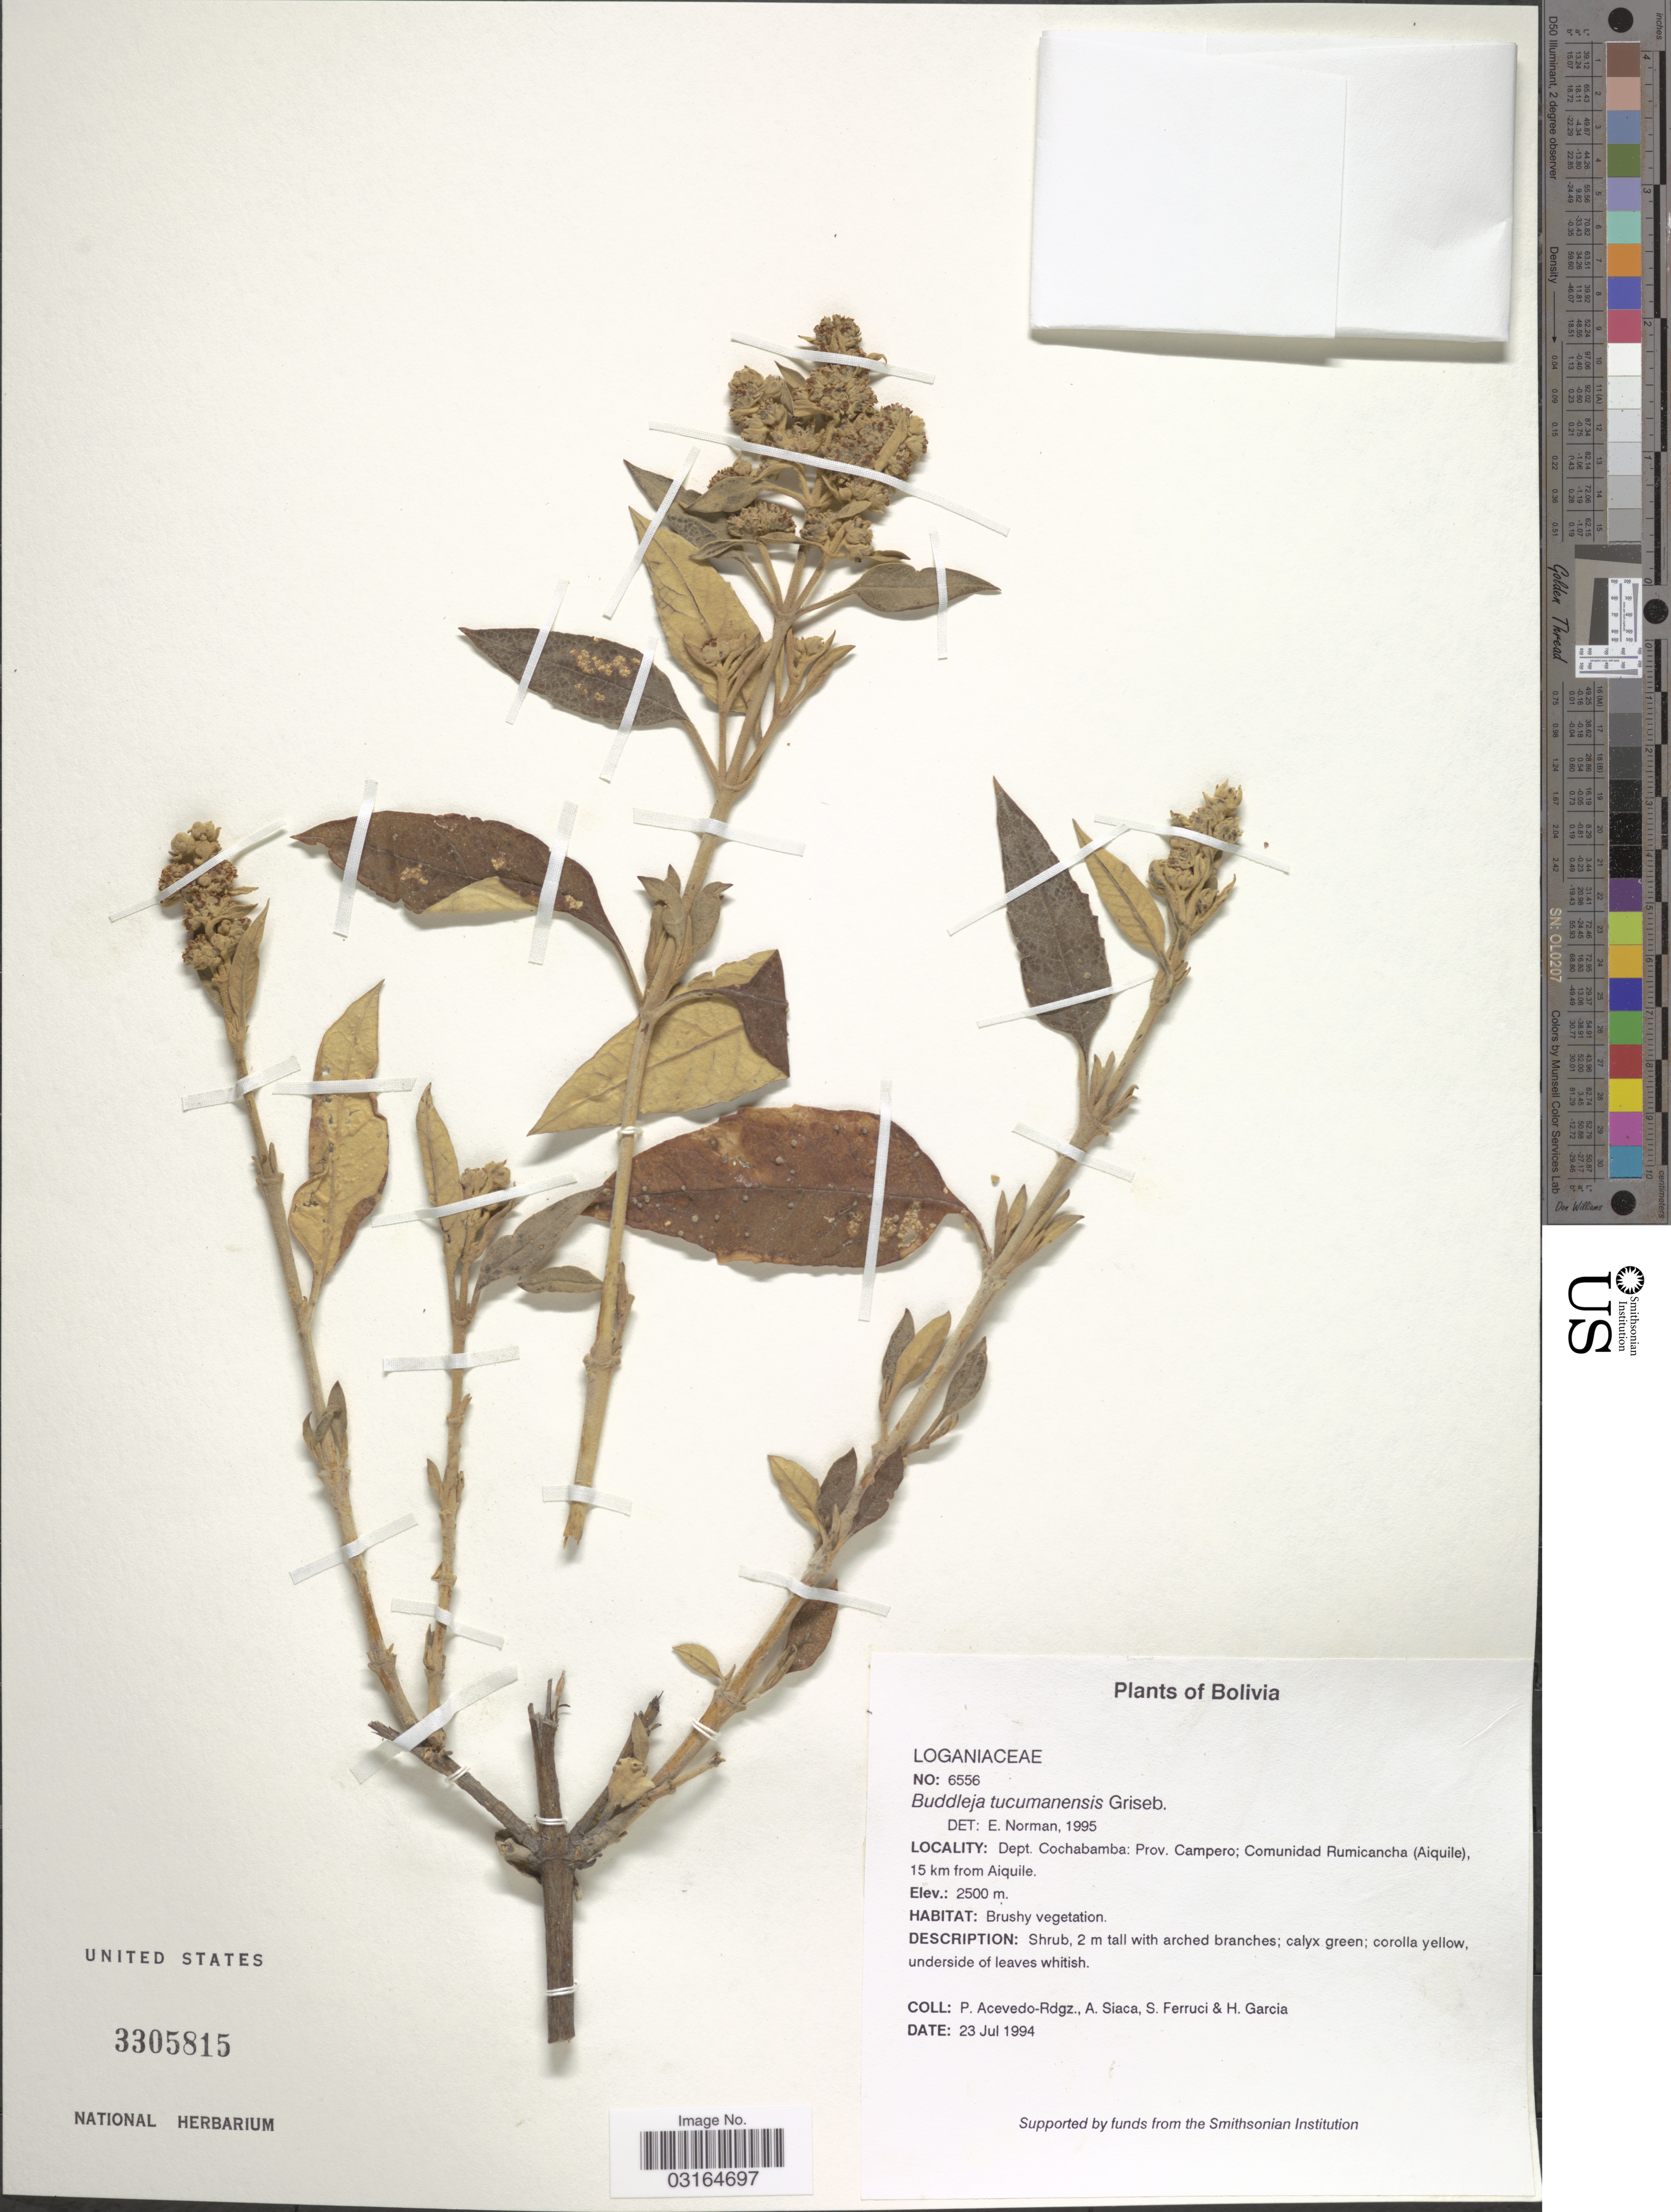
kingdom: Plantae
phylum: Tracheophyta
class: Magnoliopsida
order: Lamiales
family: Scrophulariaceae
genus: Buddleja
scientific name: Buddleja tucumanensis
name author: Griseb.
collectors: P. Acevedo-Rodr., A. Siaca, S. Ferruci & H. Garcia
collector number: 6556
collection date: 1994-07-23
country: Bolivia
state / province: Cochabamba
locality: Dept. Cochabamba: Prov. Campero; Comunidad Rumicancha (Aiquile), 15 km from Aiquile.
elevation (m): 2500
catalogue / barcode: US 3305815